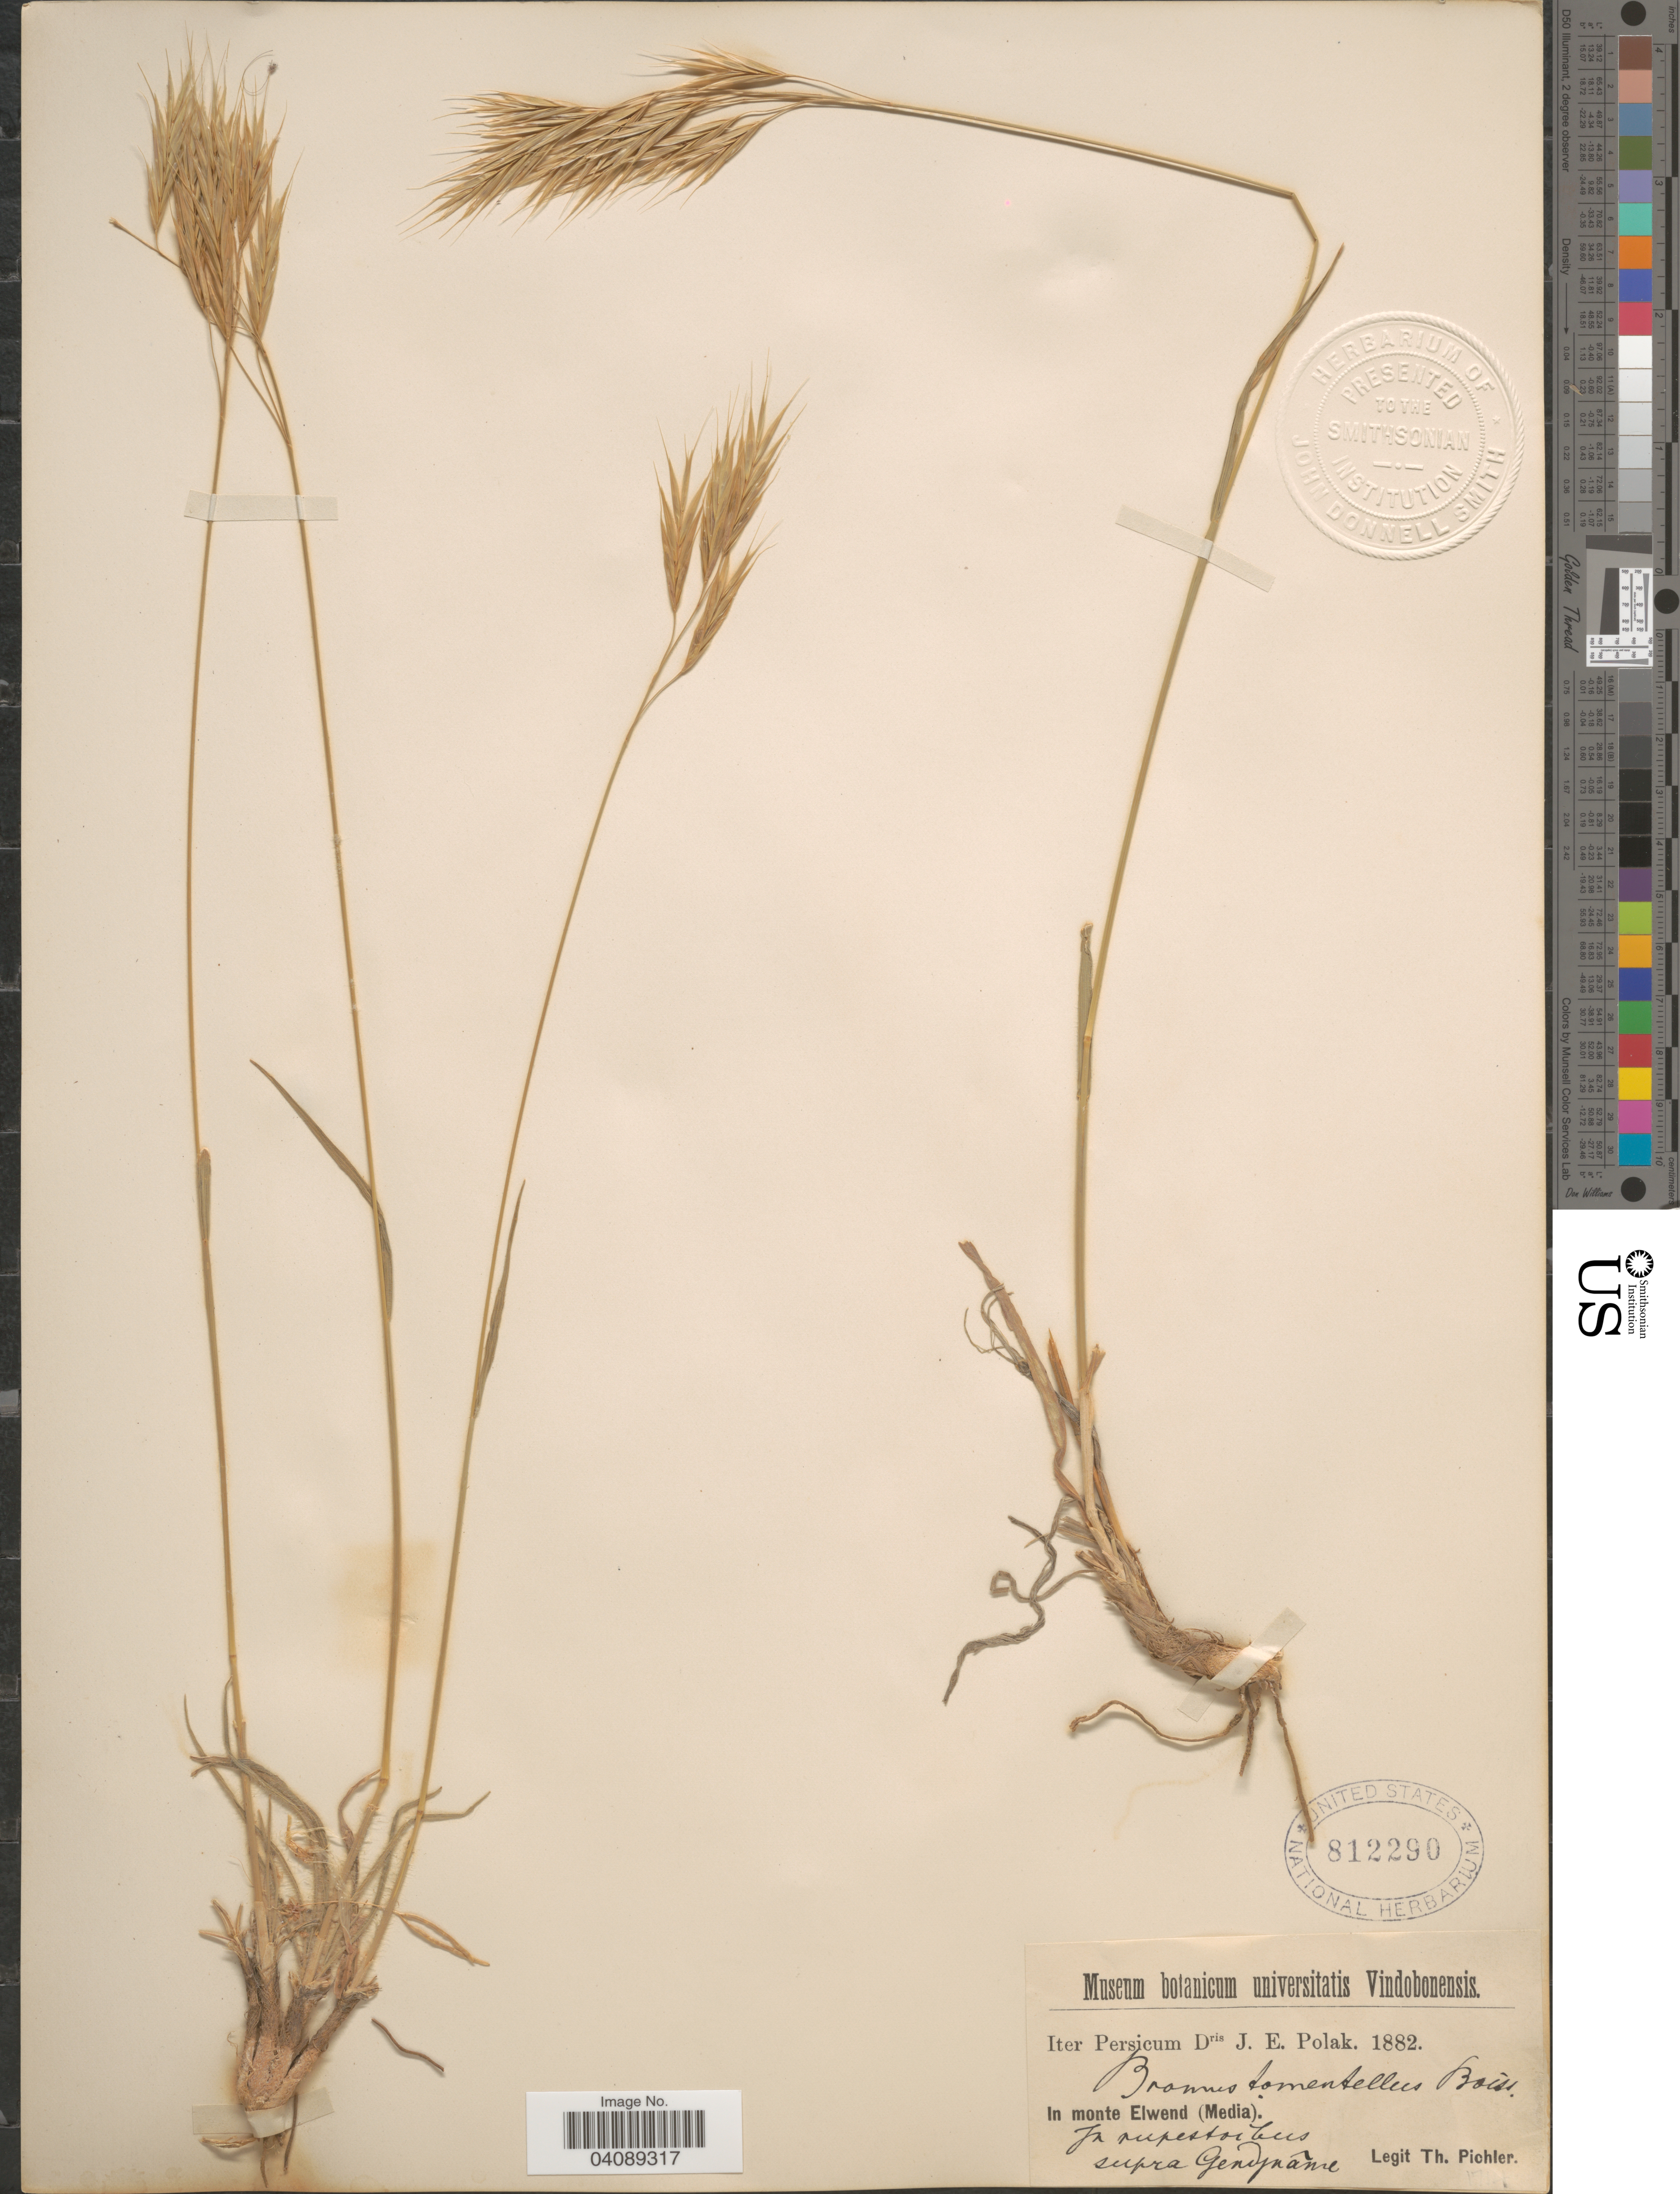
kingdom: Plantae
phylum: Tracheophyta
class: Liliopsida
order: Poales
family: Poaceae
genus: Bromus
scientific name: Bromus tomentellus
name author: Boiss.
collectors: T. Pichler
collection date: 1882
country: Iran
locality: Iter Persicum Dris J. E. Polak 1882. In monte Elwend (Media). In rupestribus supra Gendjname.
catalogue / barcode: US 812290